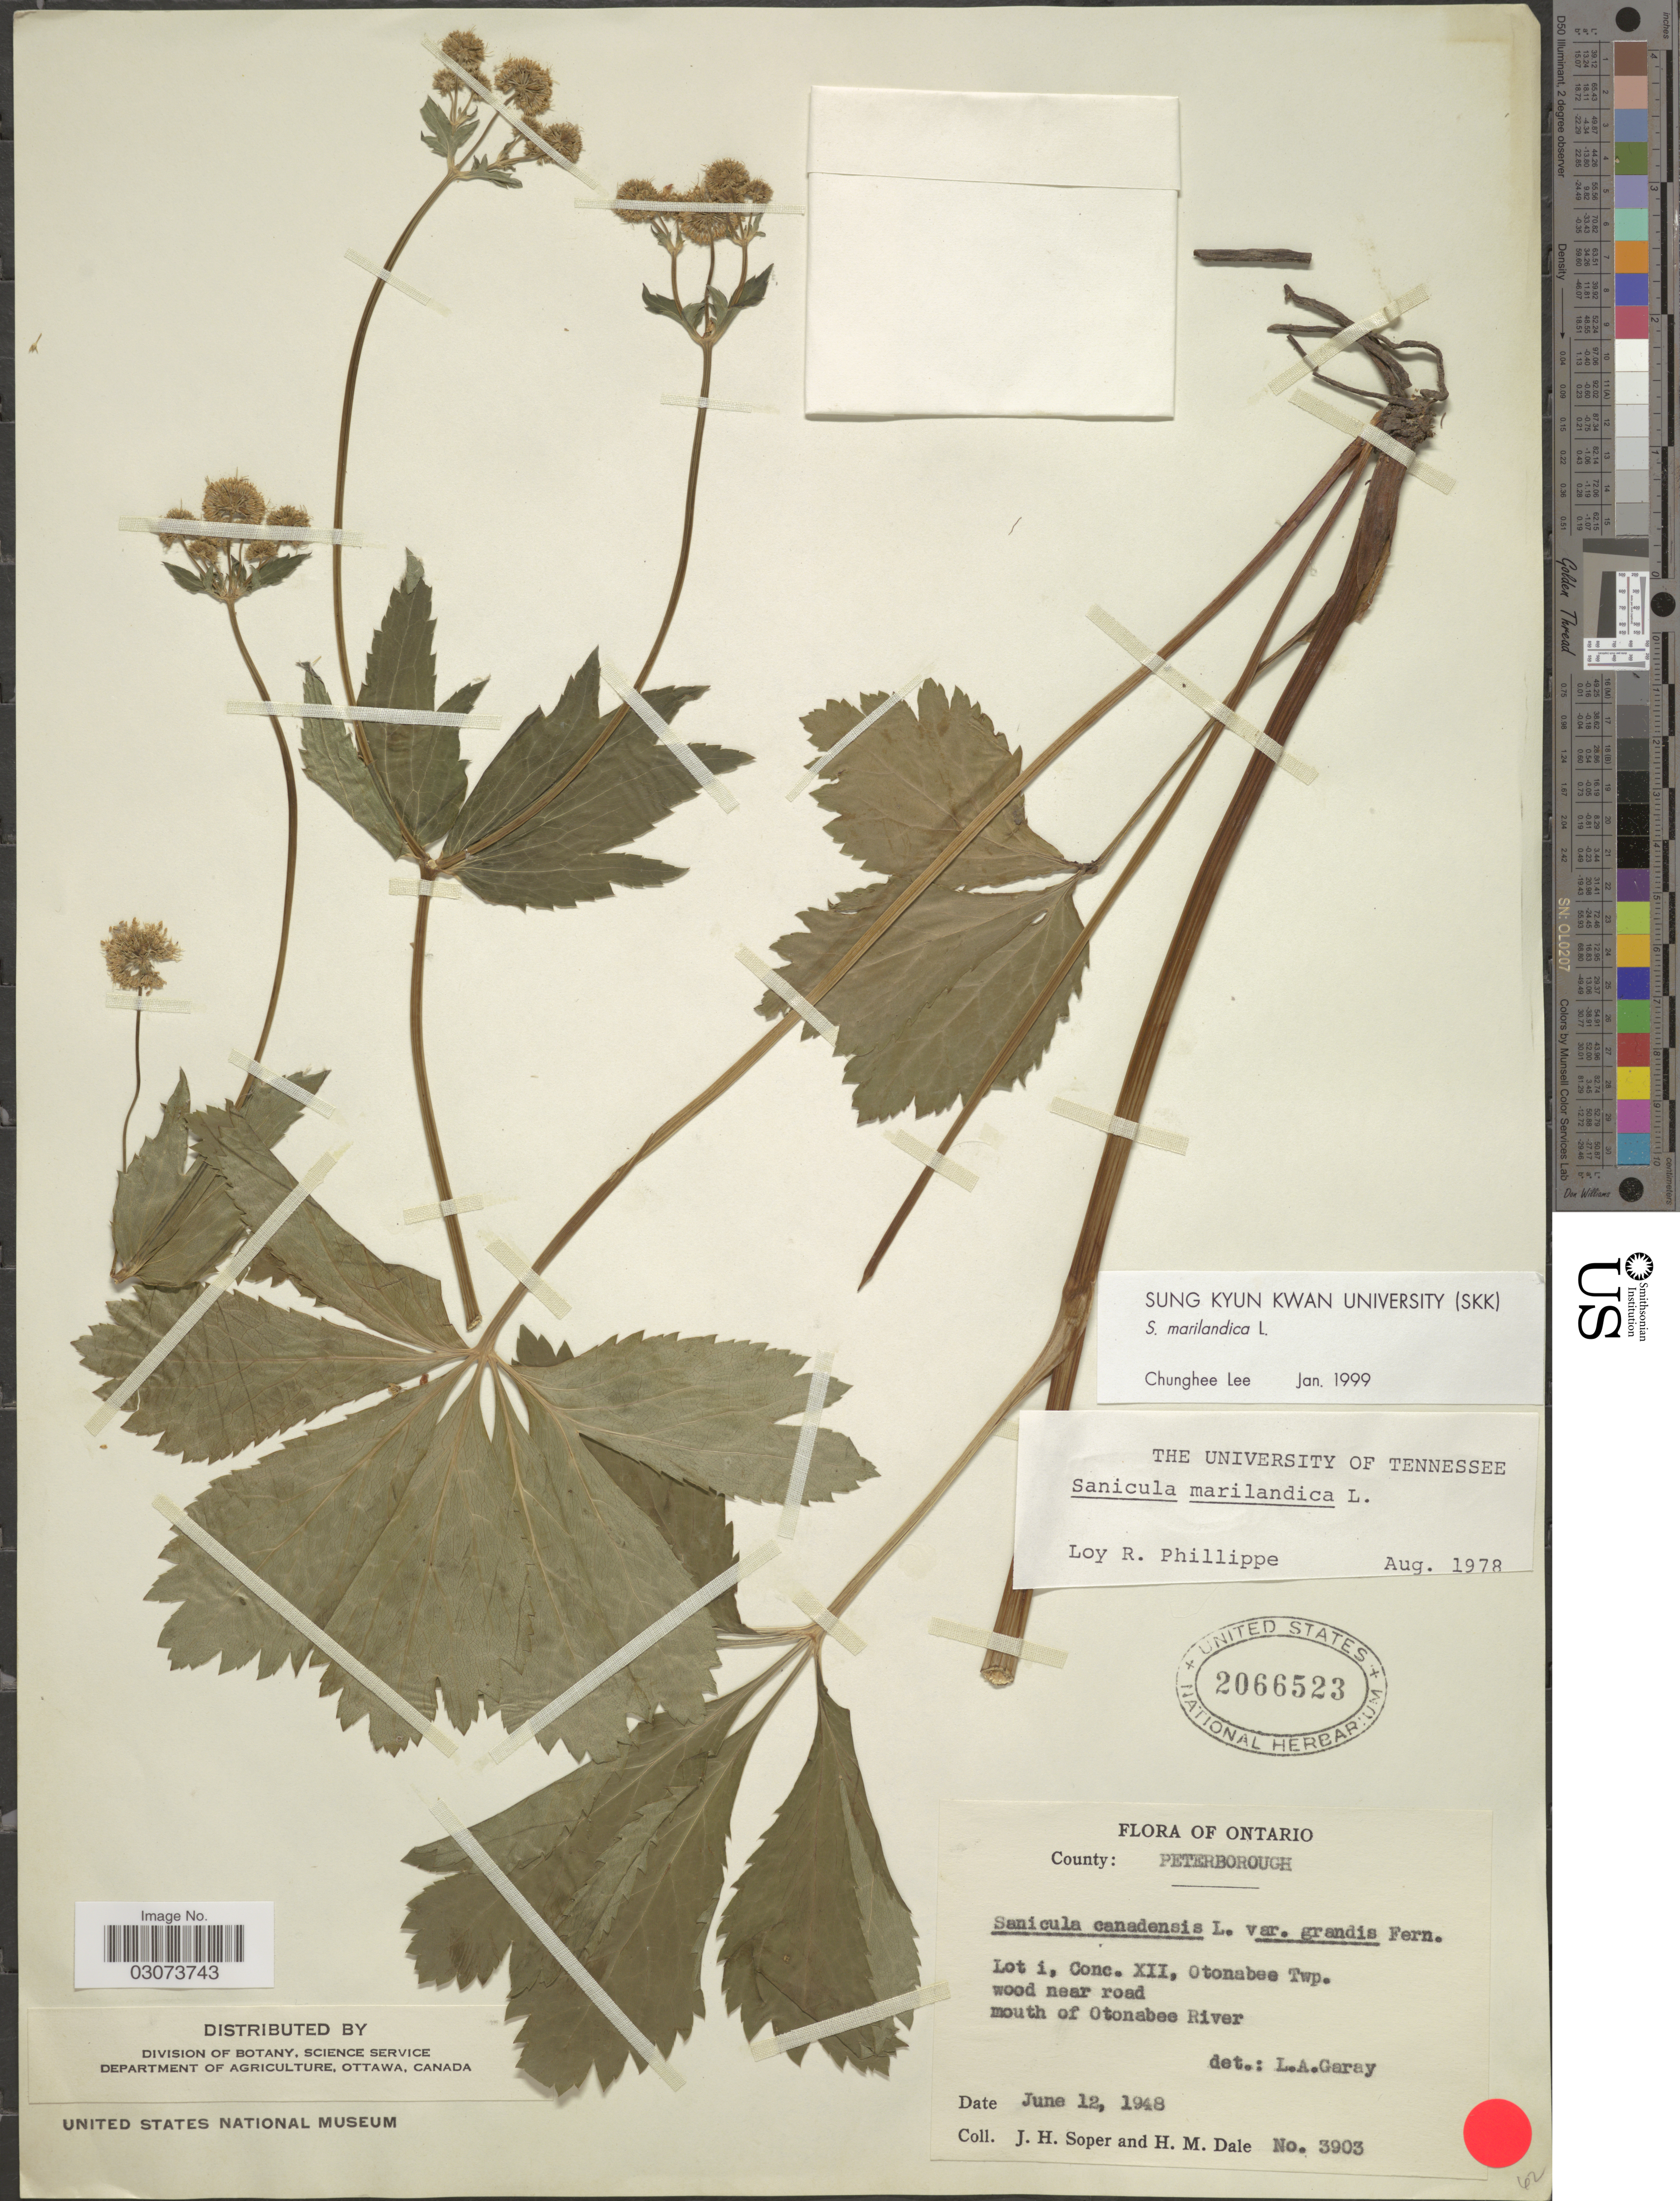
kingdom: Plantae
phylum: Tracheophyta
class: Magnoliopsida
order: Apiales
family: Apiaceae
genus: Sanicula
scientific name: Sanicula marilandica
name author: L.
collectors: J. H. Soper & H. M. Dale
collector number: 3903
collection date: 1948-06-12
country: Canada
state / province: Ontario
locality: County: Peterborough. Lot i, Conc. XII, Otonabee Twp. Wood near road. Mouth of Otonabee River.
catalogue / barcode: US 2066523